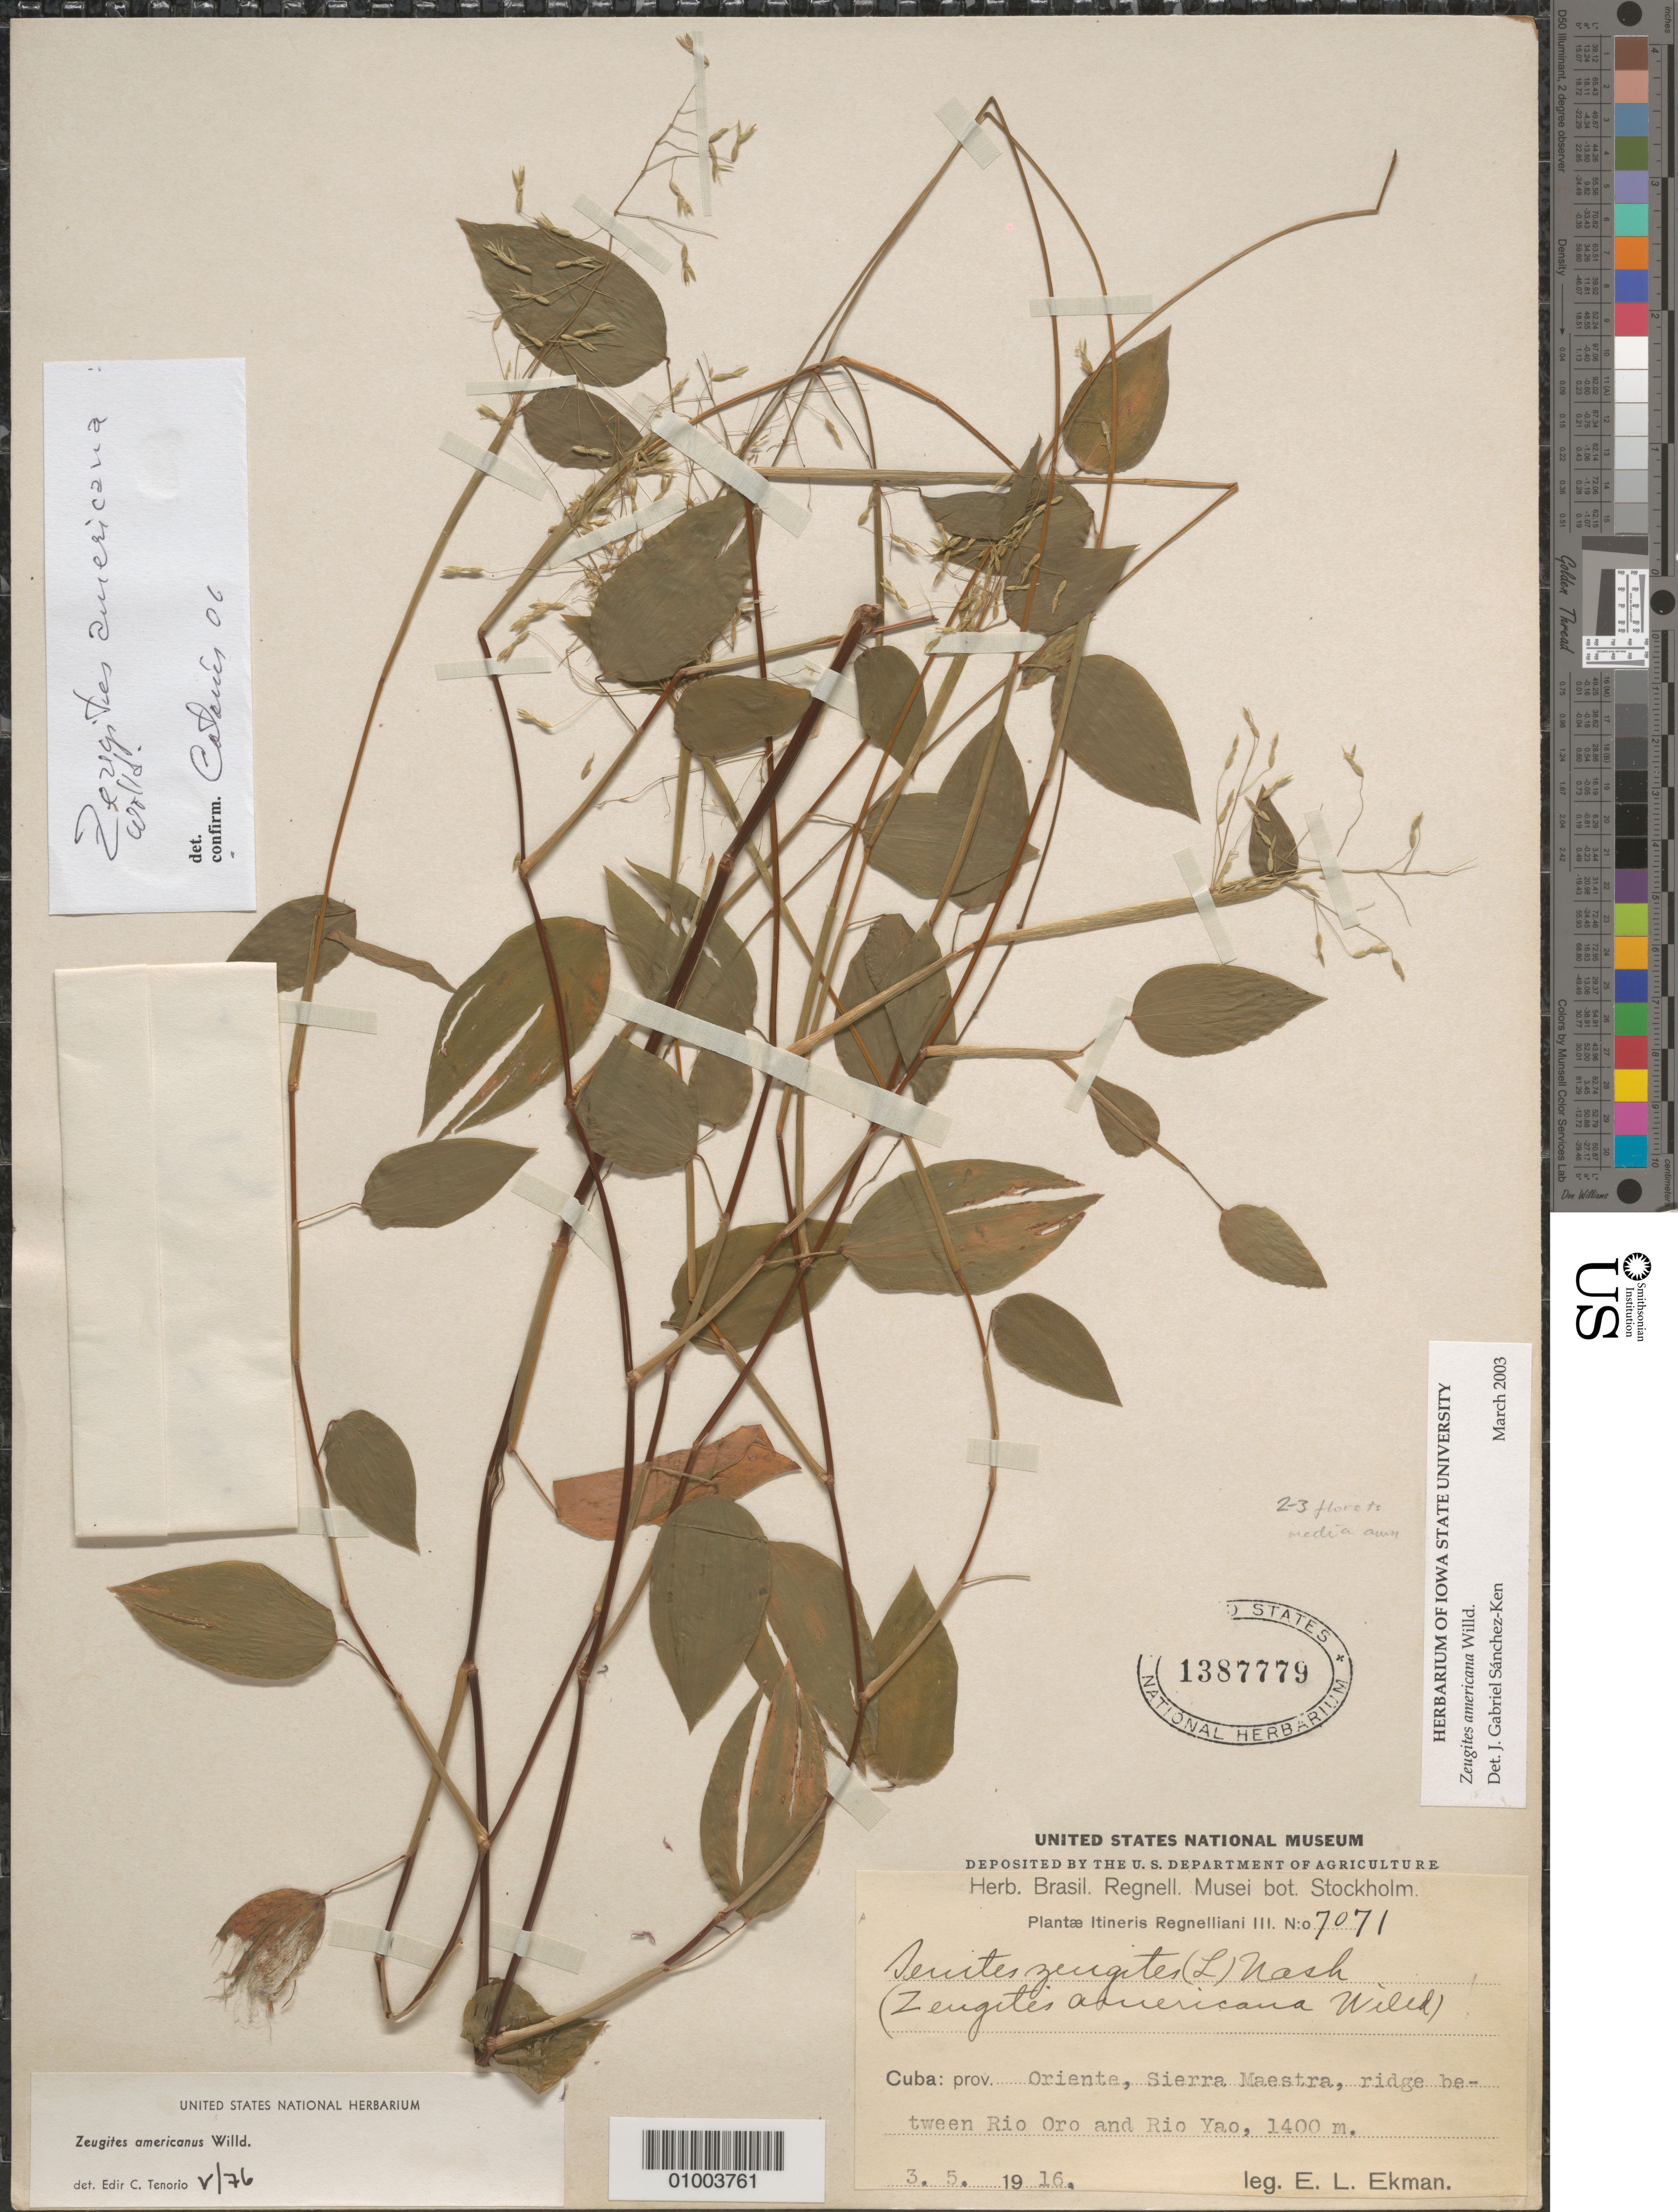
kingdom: Plantae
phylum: Tracheophyta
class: Liliopsida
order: Poales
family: Poaceae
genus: Zeugites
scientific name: Zeugites americanus var. americanus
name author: Willd.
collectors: E. L. Ekman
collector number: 7071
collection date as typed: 03 May 1916 or 05 Mar 1916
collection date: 1916-03-05 or 1916-05-03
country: Cuba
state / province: Oriente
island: Cuba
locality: Oriente, Sierra Maestra, ridge between Rio Oro and Rio Yao, 1400m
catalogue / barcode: US 1387779